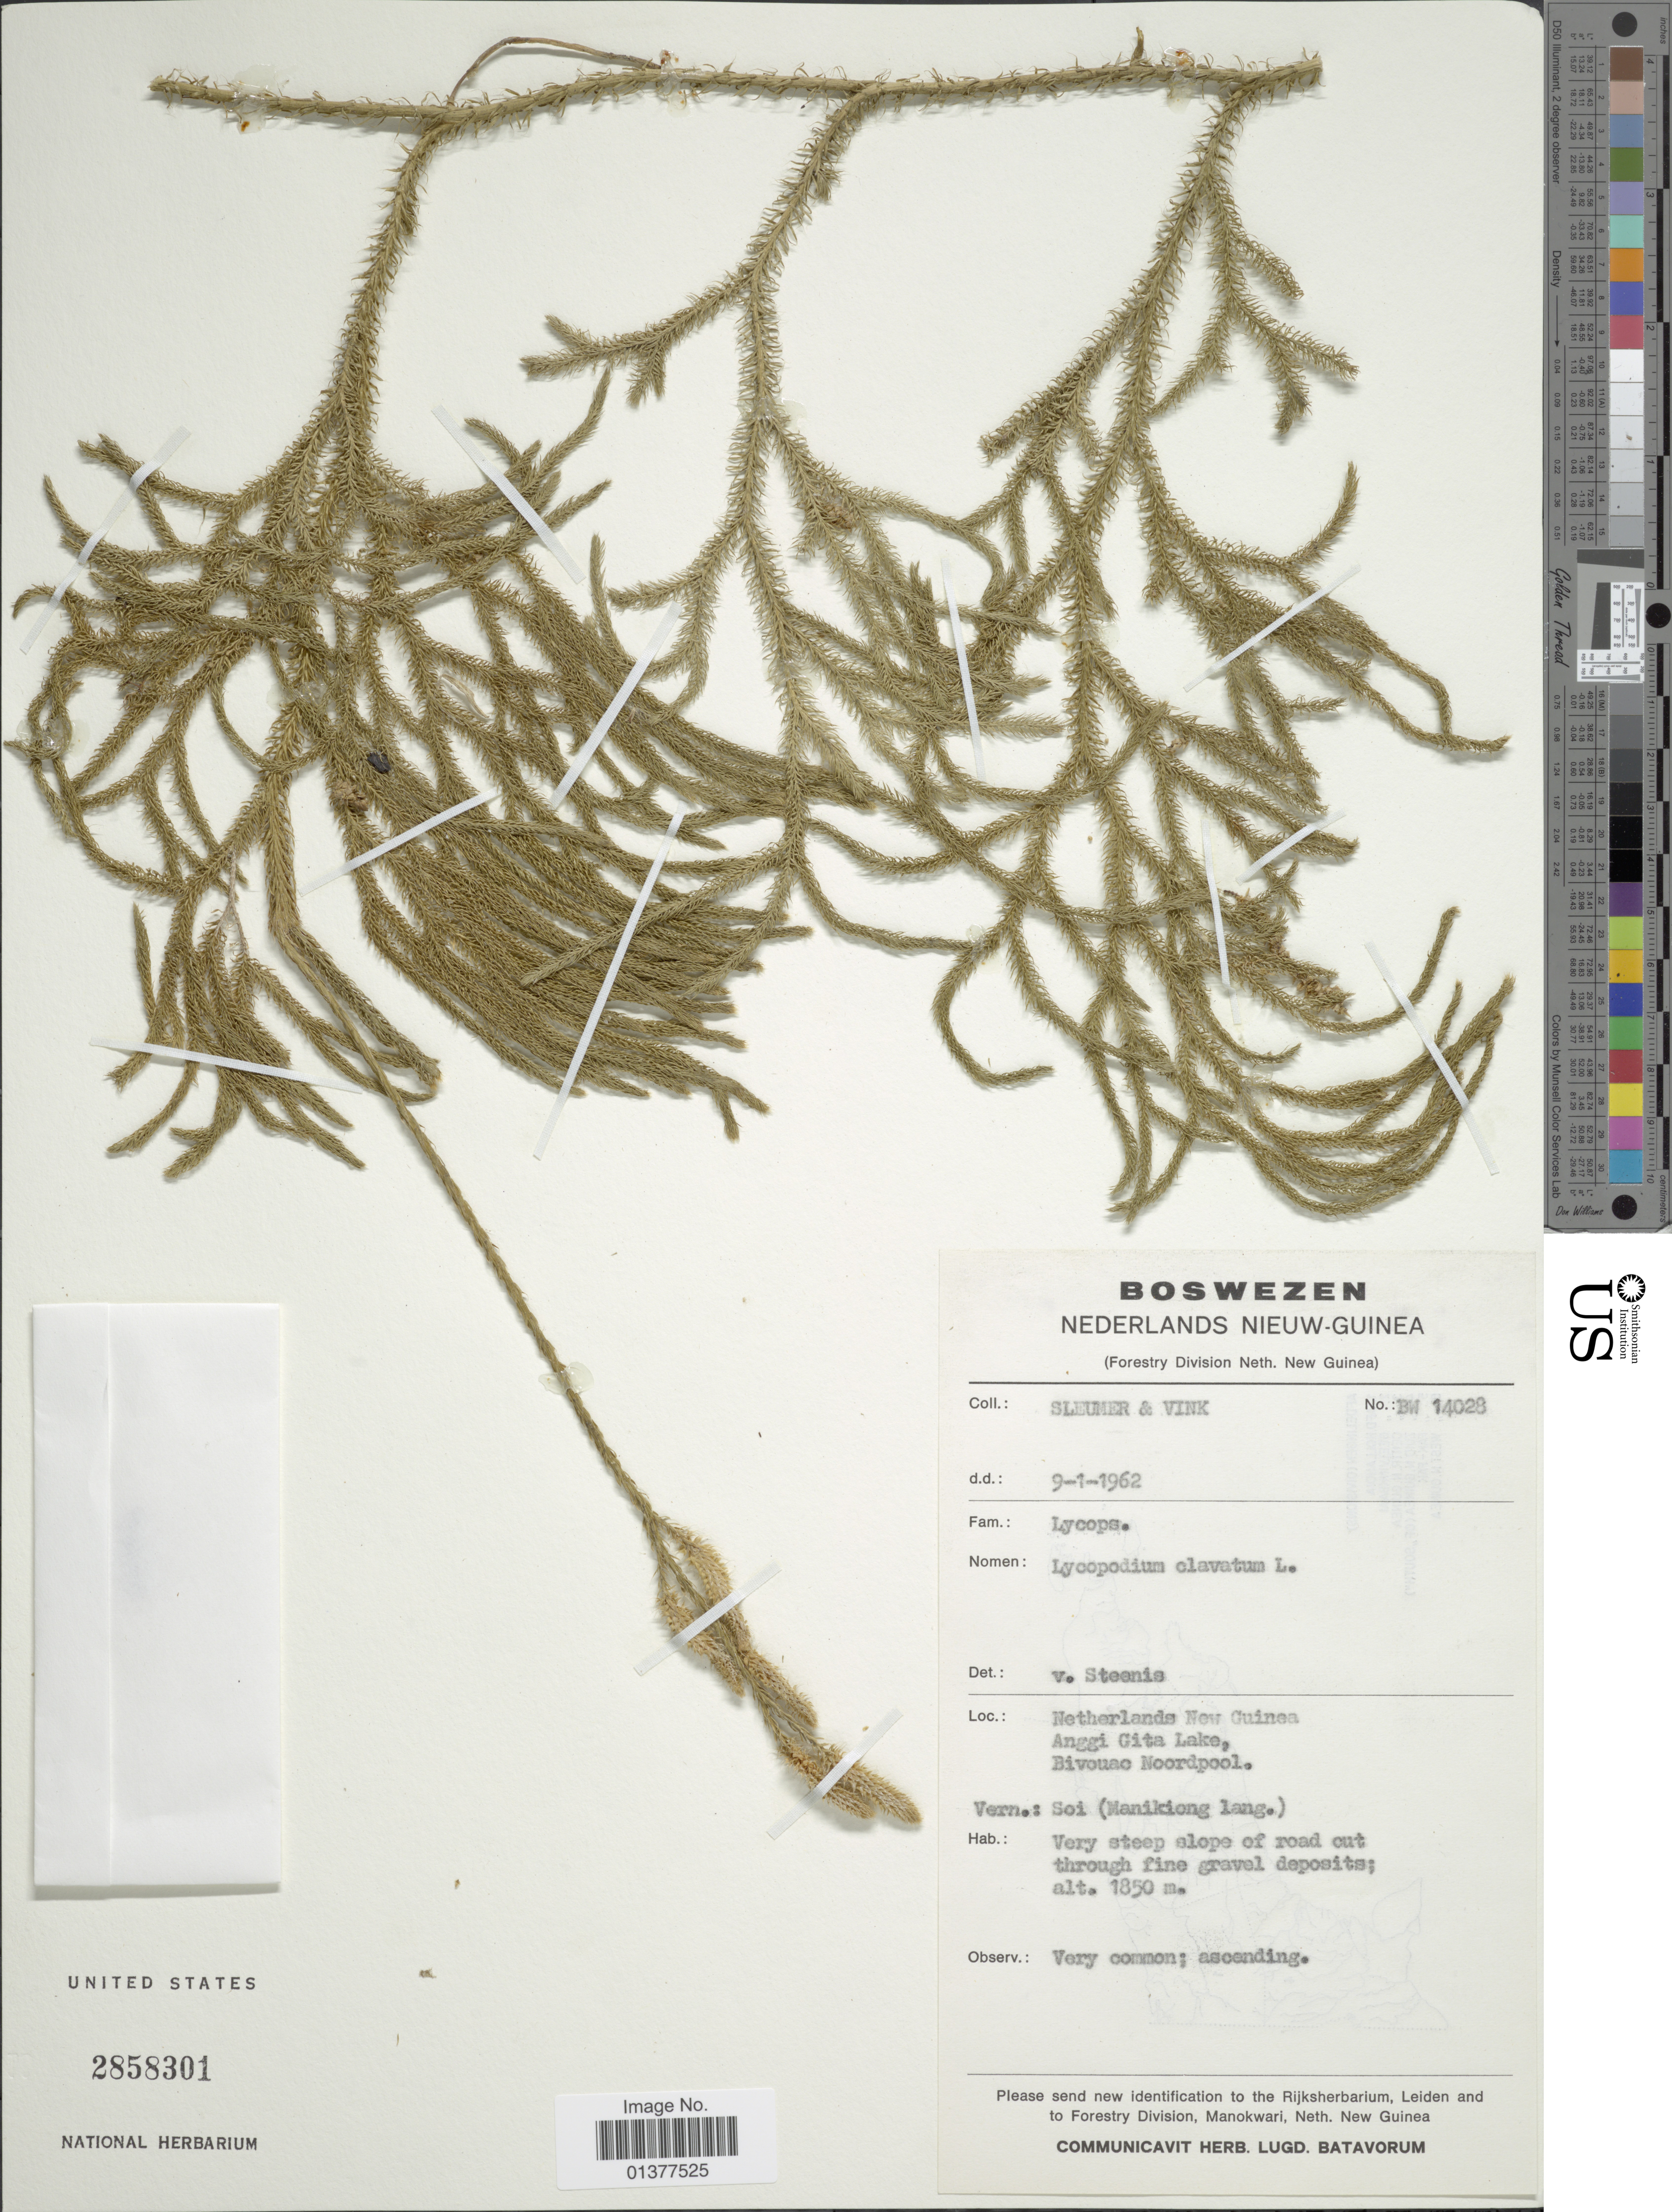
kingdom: Plantae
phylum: Tracheophyta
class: Lycopodiopsida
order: Lycopodiales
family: Lycopodiaceae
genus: Lycopodium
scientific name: Lycopodium clavatum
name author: L.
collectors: H. O. Sleumer & Vink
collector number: BW14028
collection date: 1962-01-09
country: Indonesia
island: New Guinea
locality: Netherlands New Guinea, Anggi Gita Lake, Bivouac Noordpool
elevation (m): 1850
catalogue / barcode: US 2858301